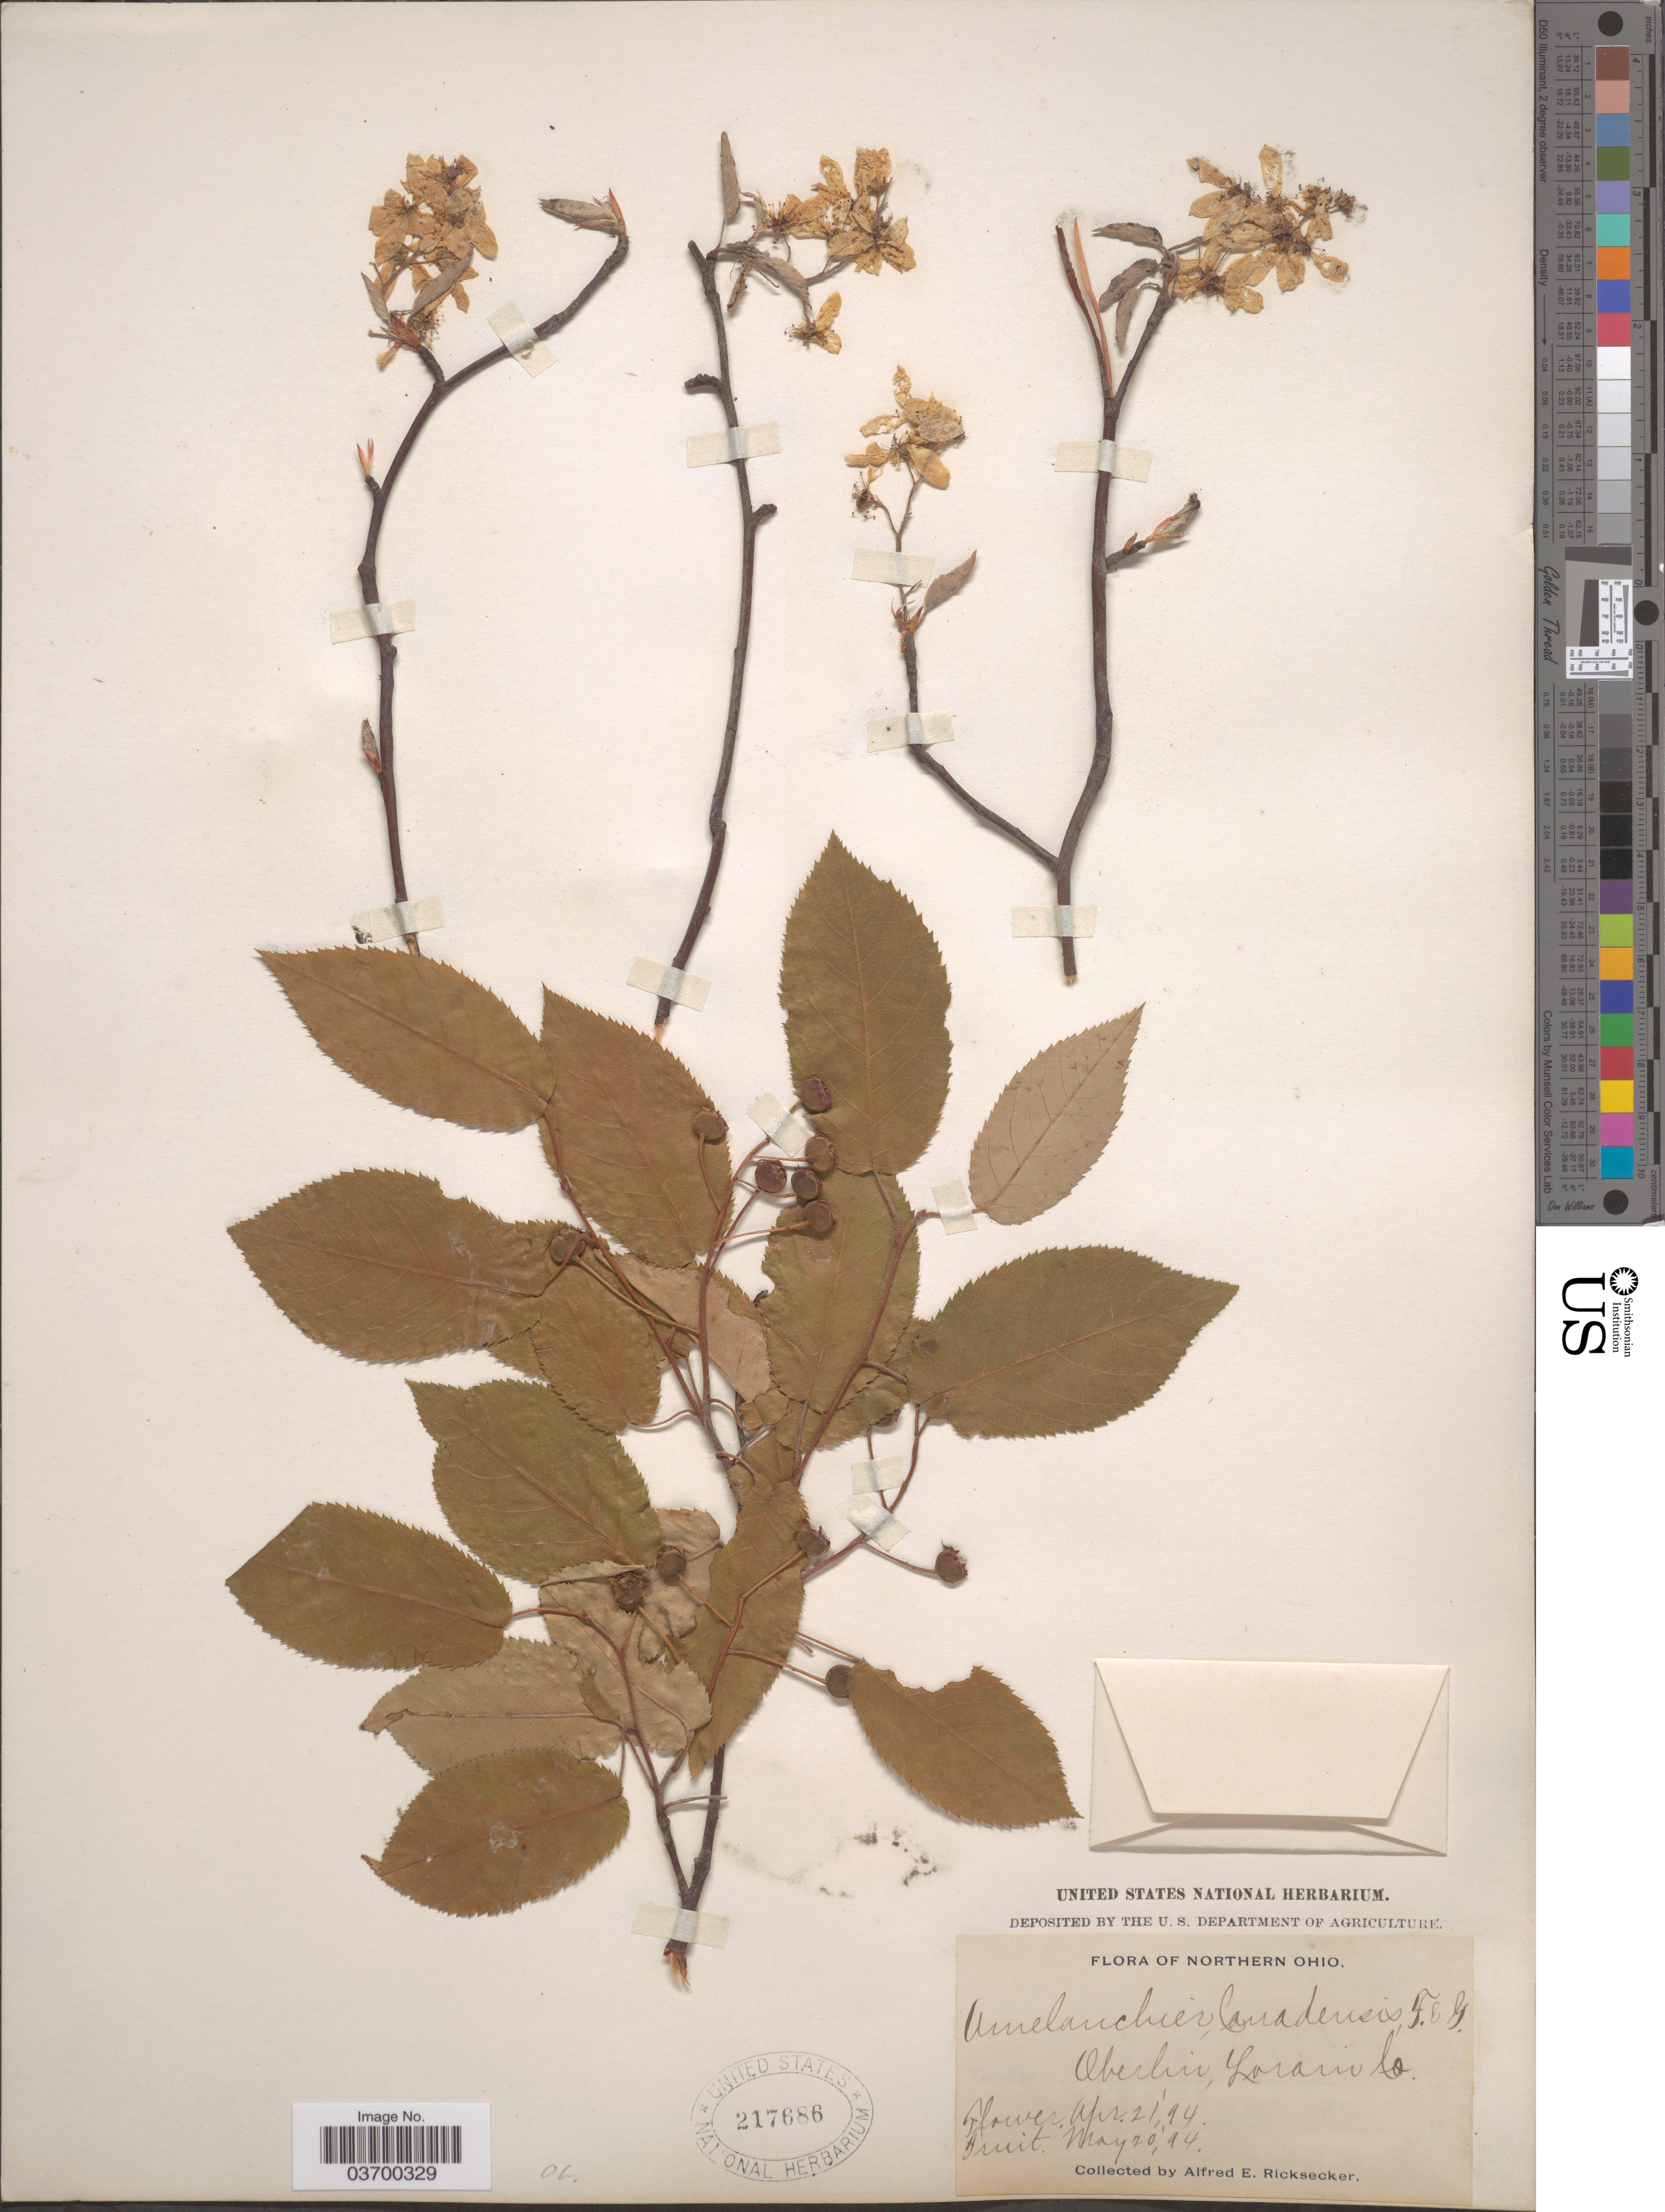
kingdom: Plantae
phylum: Tracheophyta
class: Magnoliopsida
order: Rosales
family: Rosaceae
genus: Amelanchier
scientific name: Amelanchier canadensis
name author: (L.) Medic.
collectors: A. E. Ricksecker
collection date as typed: Transcribed d/m/y: 21/4/94 to 20/5/94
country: United States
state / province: Ohio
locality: Northern Ohio. Oberlin, Lorain Co.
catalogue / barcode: US 217686